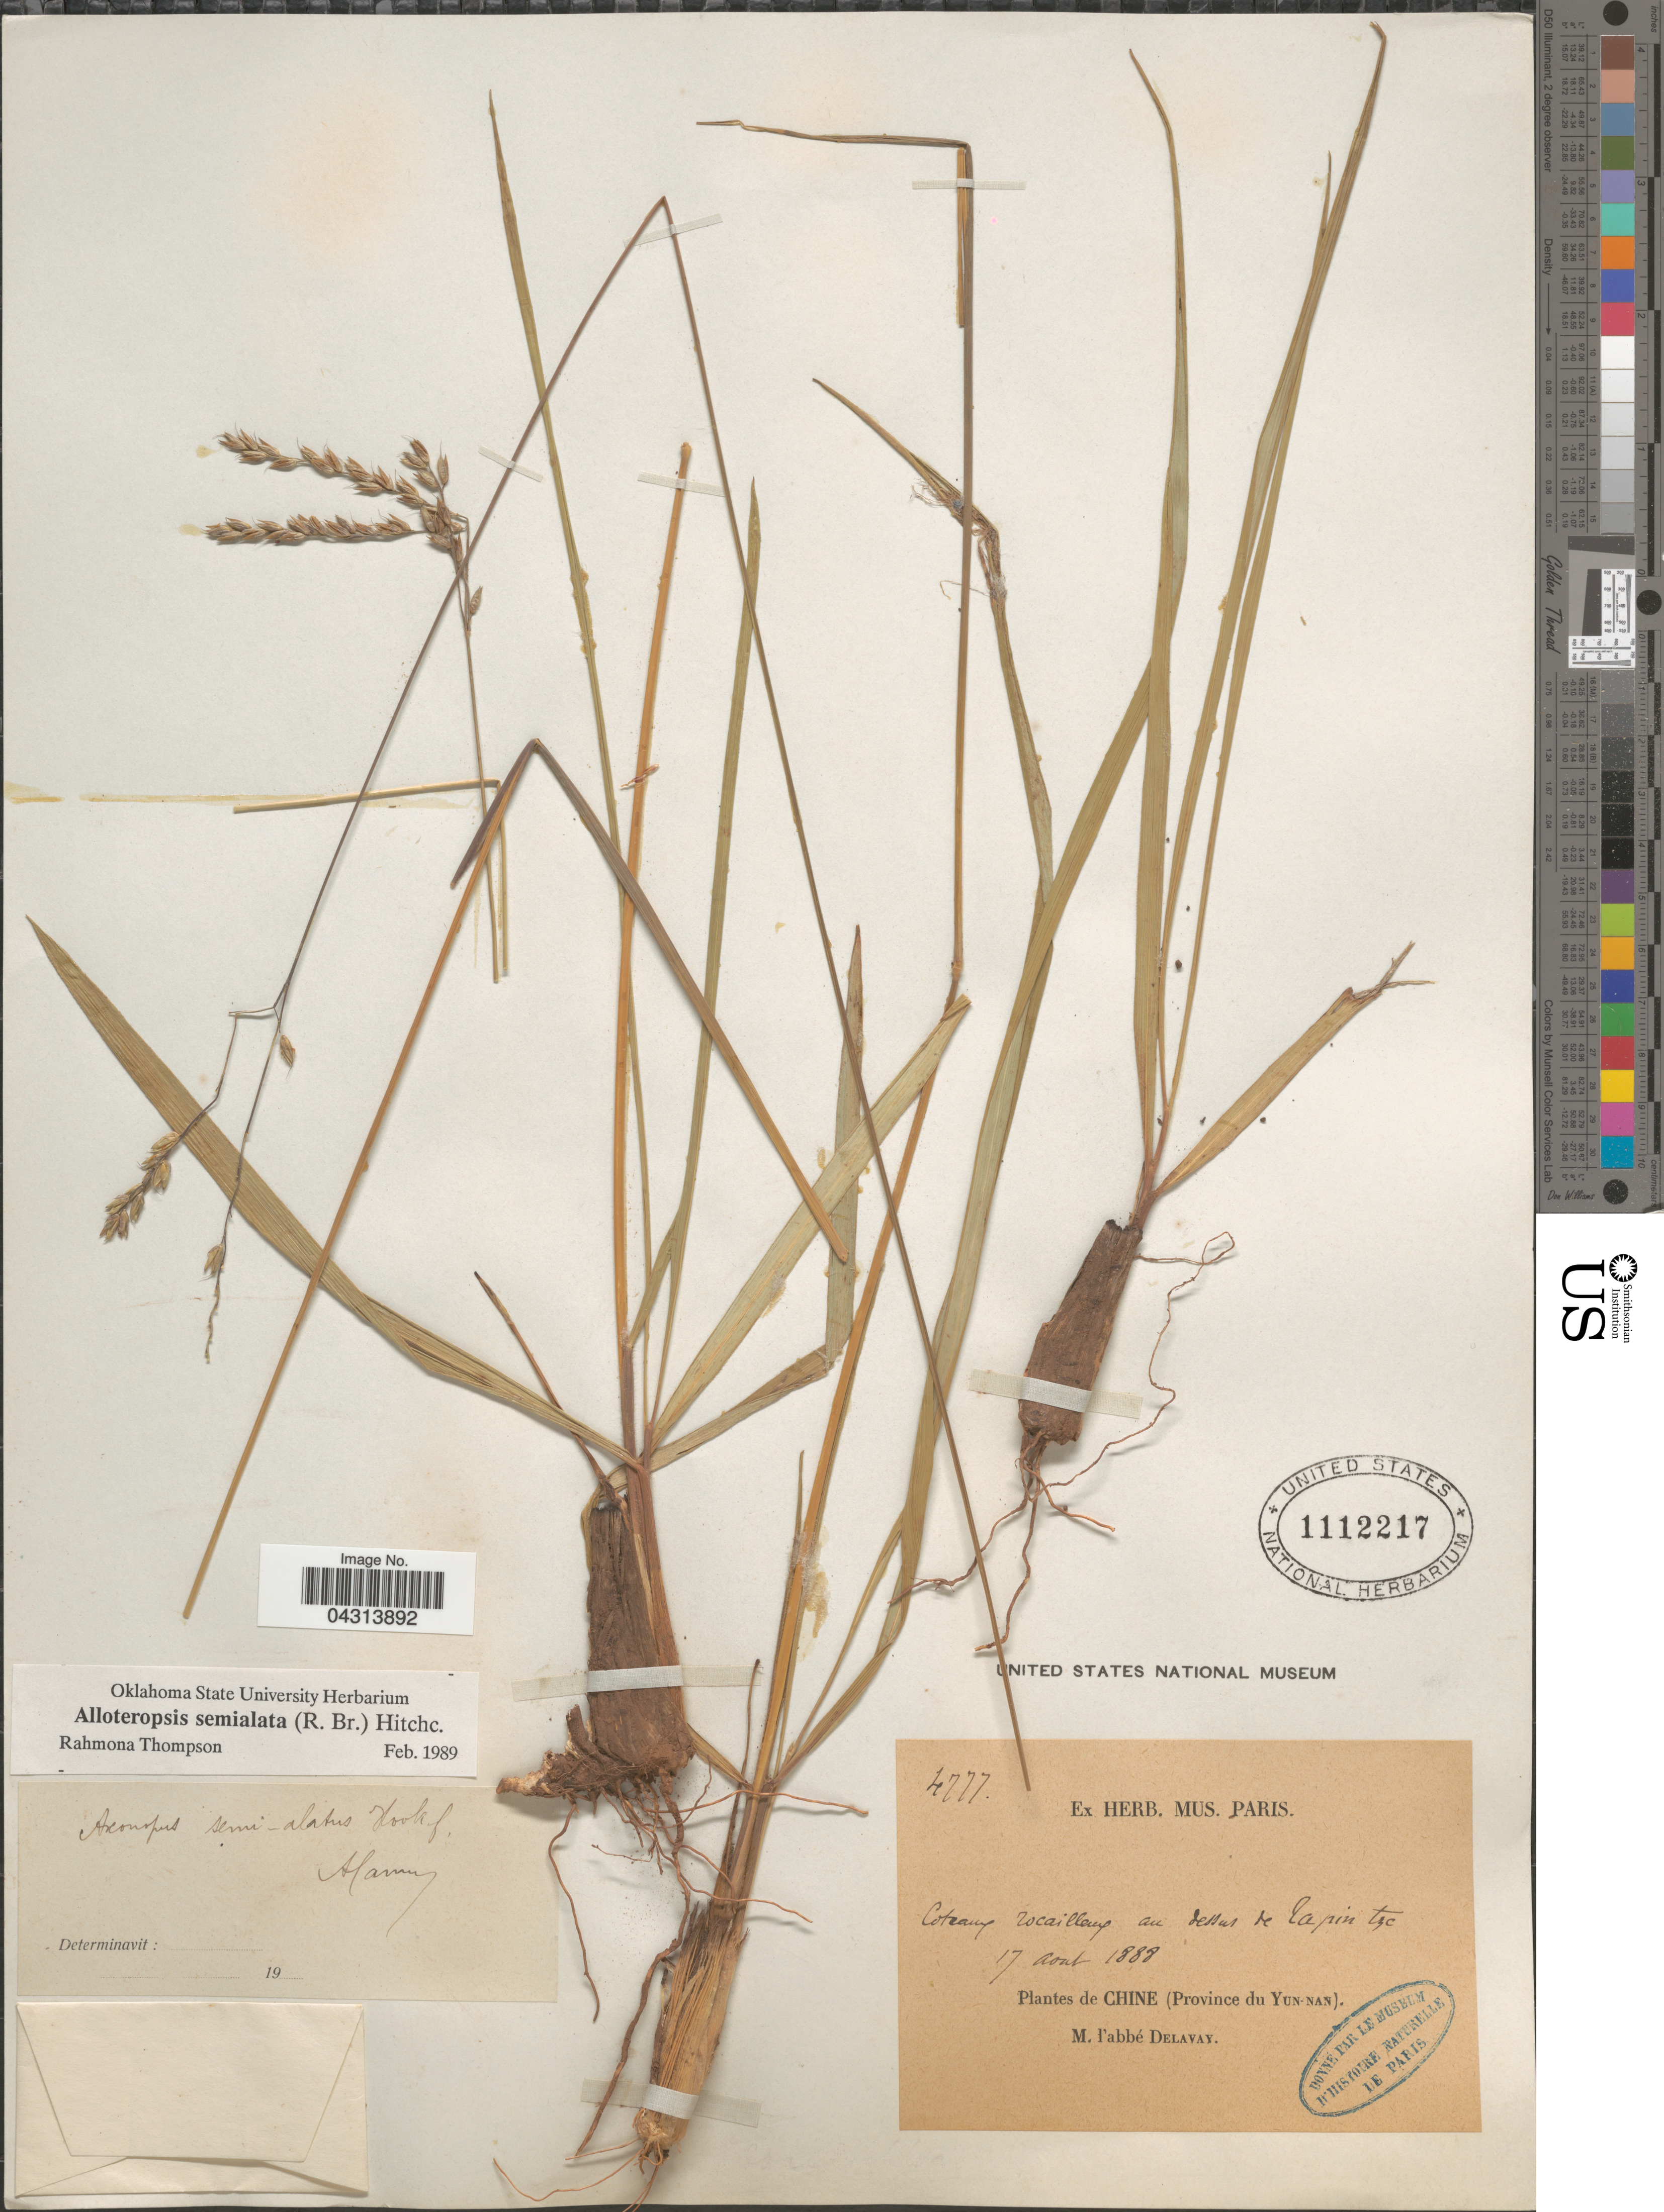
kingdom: Plantae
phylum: Tracheophyta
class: Liliopsida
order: Poales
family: Poaceae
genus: Alloteropsis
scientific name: Alloteropsis semialata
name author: (R. Br.) Hitchc.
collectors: P. Delavay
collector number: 4777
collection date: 1888-08-17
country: China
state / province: Yunnan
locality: Coteaux rocailleax au dessus de lapin tze.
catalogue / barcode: US 1112217